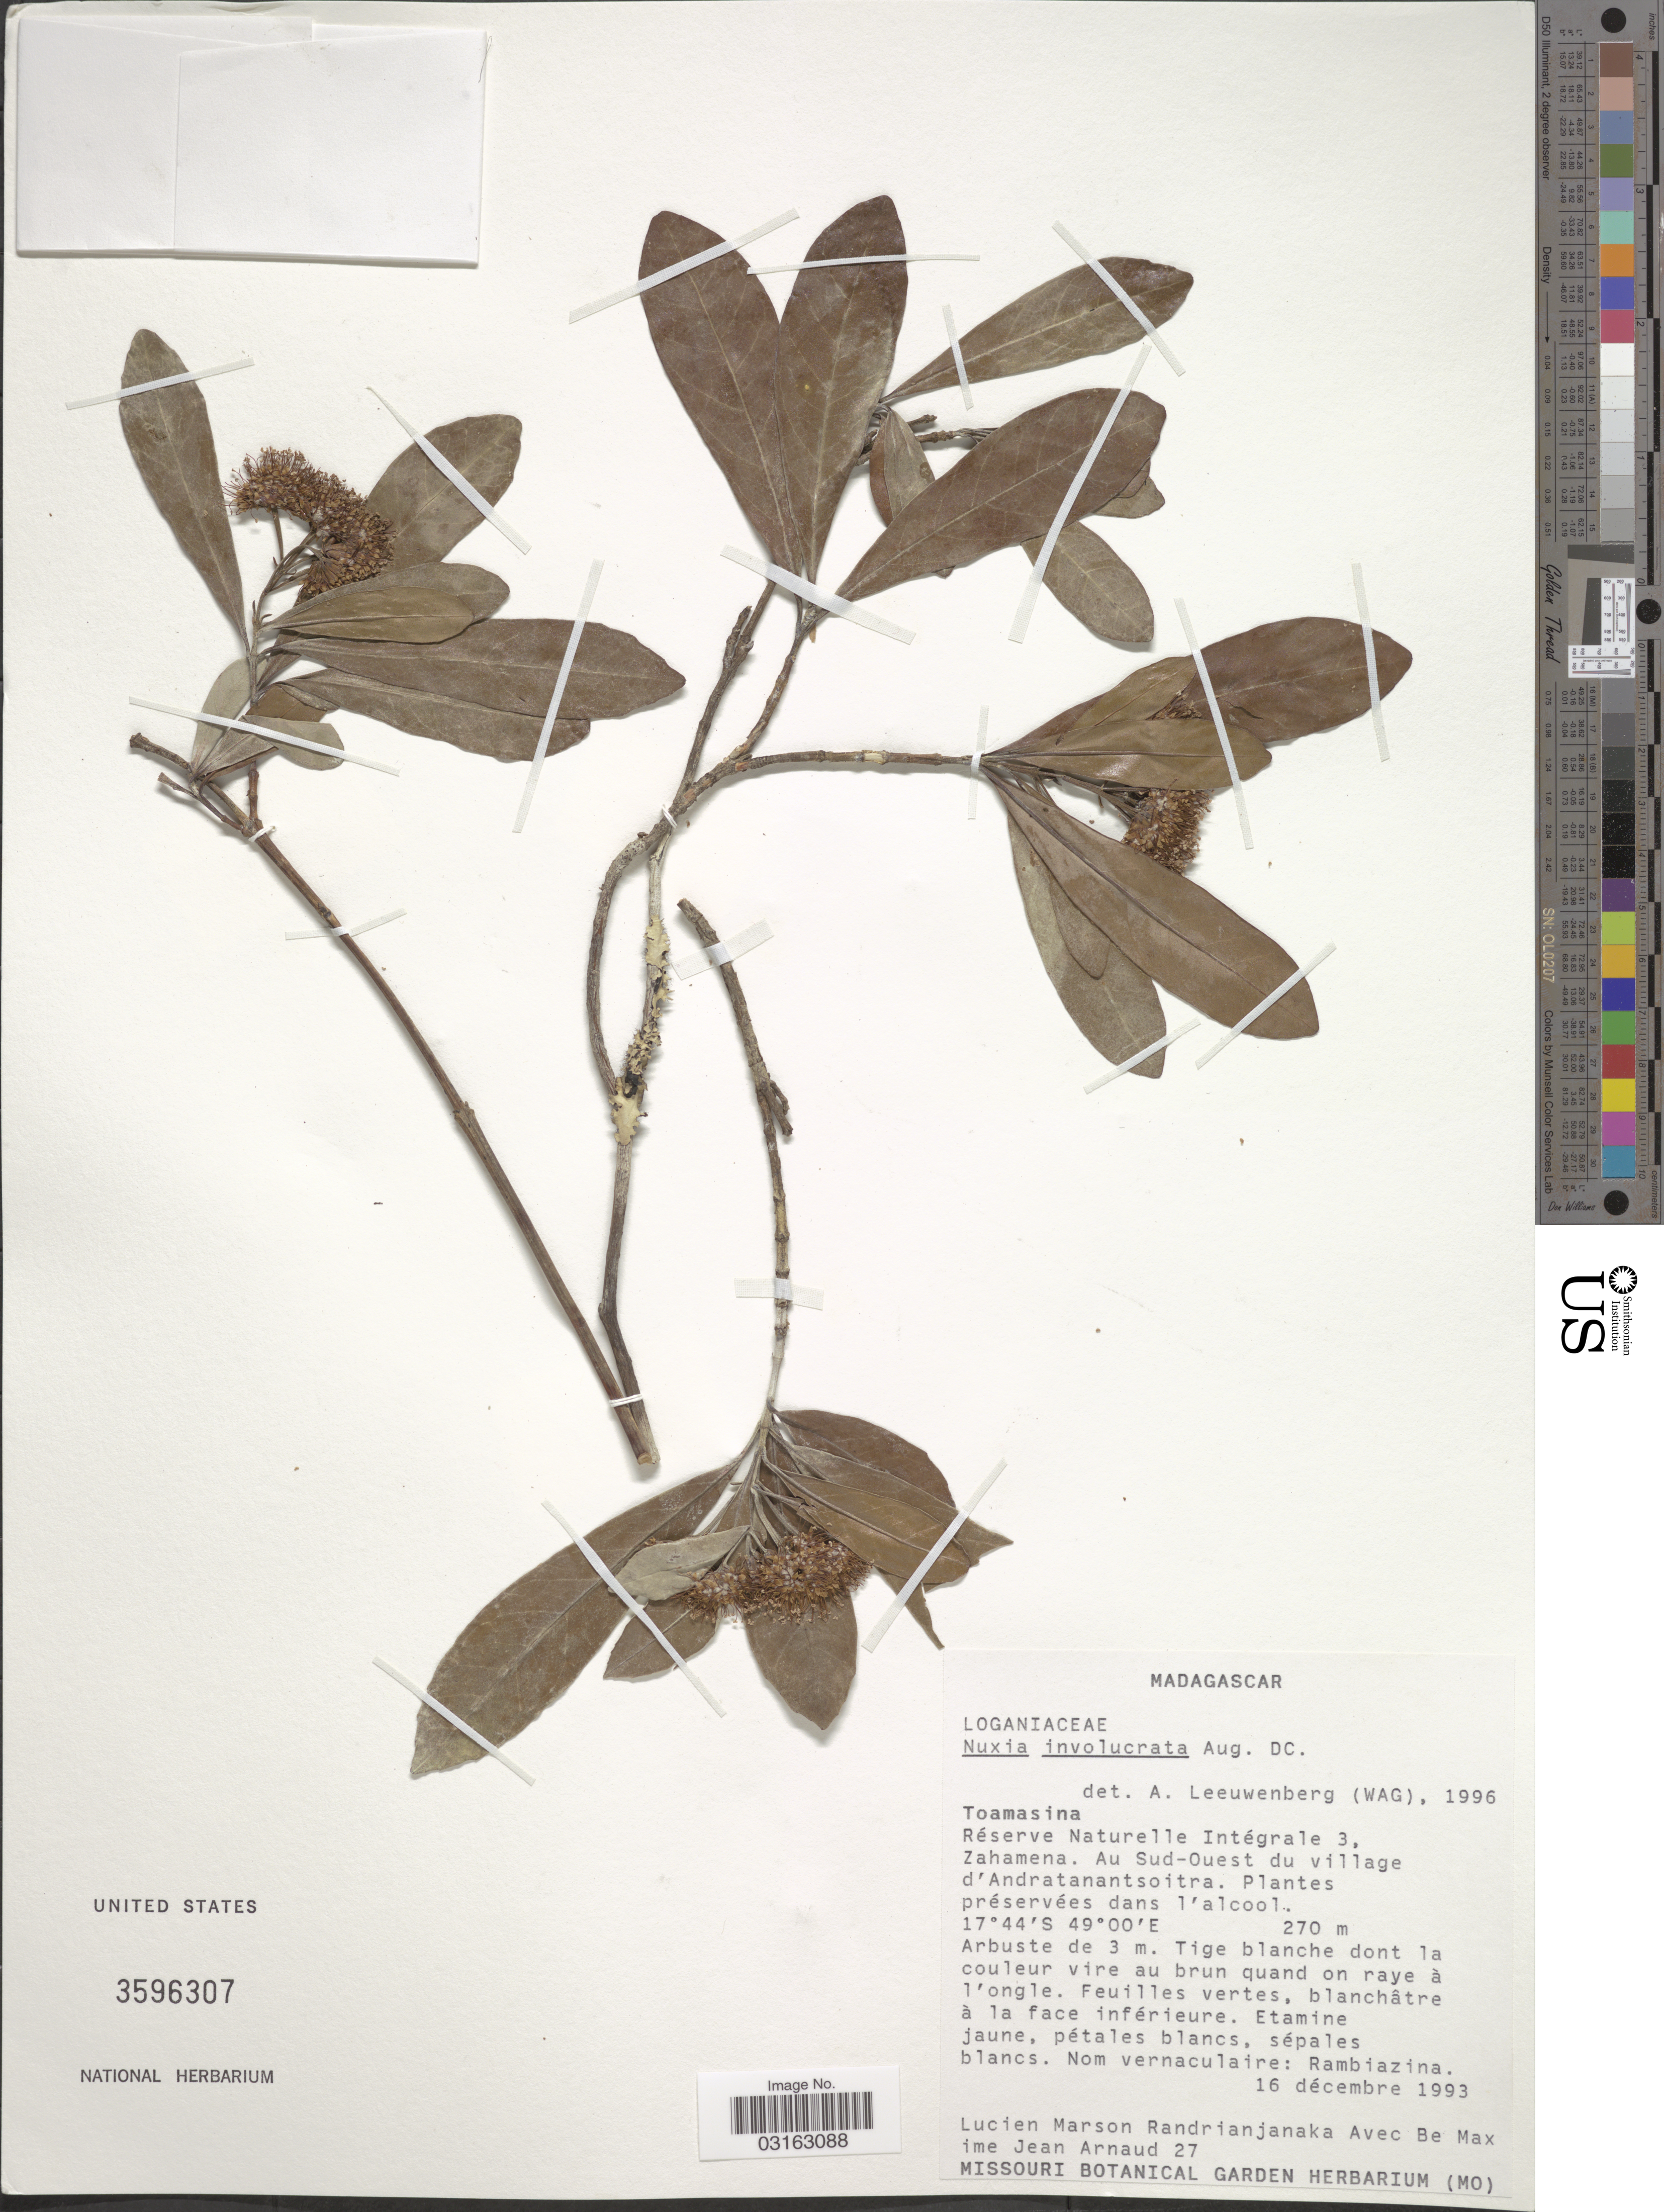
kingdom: Plantae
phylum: Tracheophyta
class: Magnoliopsida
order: Lamiales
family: Stilbaceae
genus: Nuxia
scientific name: Nuxia involucrata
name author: Aug. DC.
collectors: L. Randrianjanaka & M. Arnaud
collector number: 27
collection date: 1993-12-16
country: Madagascar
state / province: Analanjirofo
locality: Réserve Naturelle Intégrale 3, Zahamena. Au Sud-Ouest du village d'Andratanantsoitra.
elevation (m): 270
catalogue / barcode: US 3596307